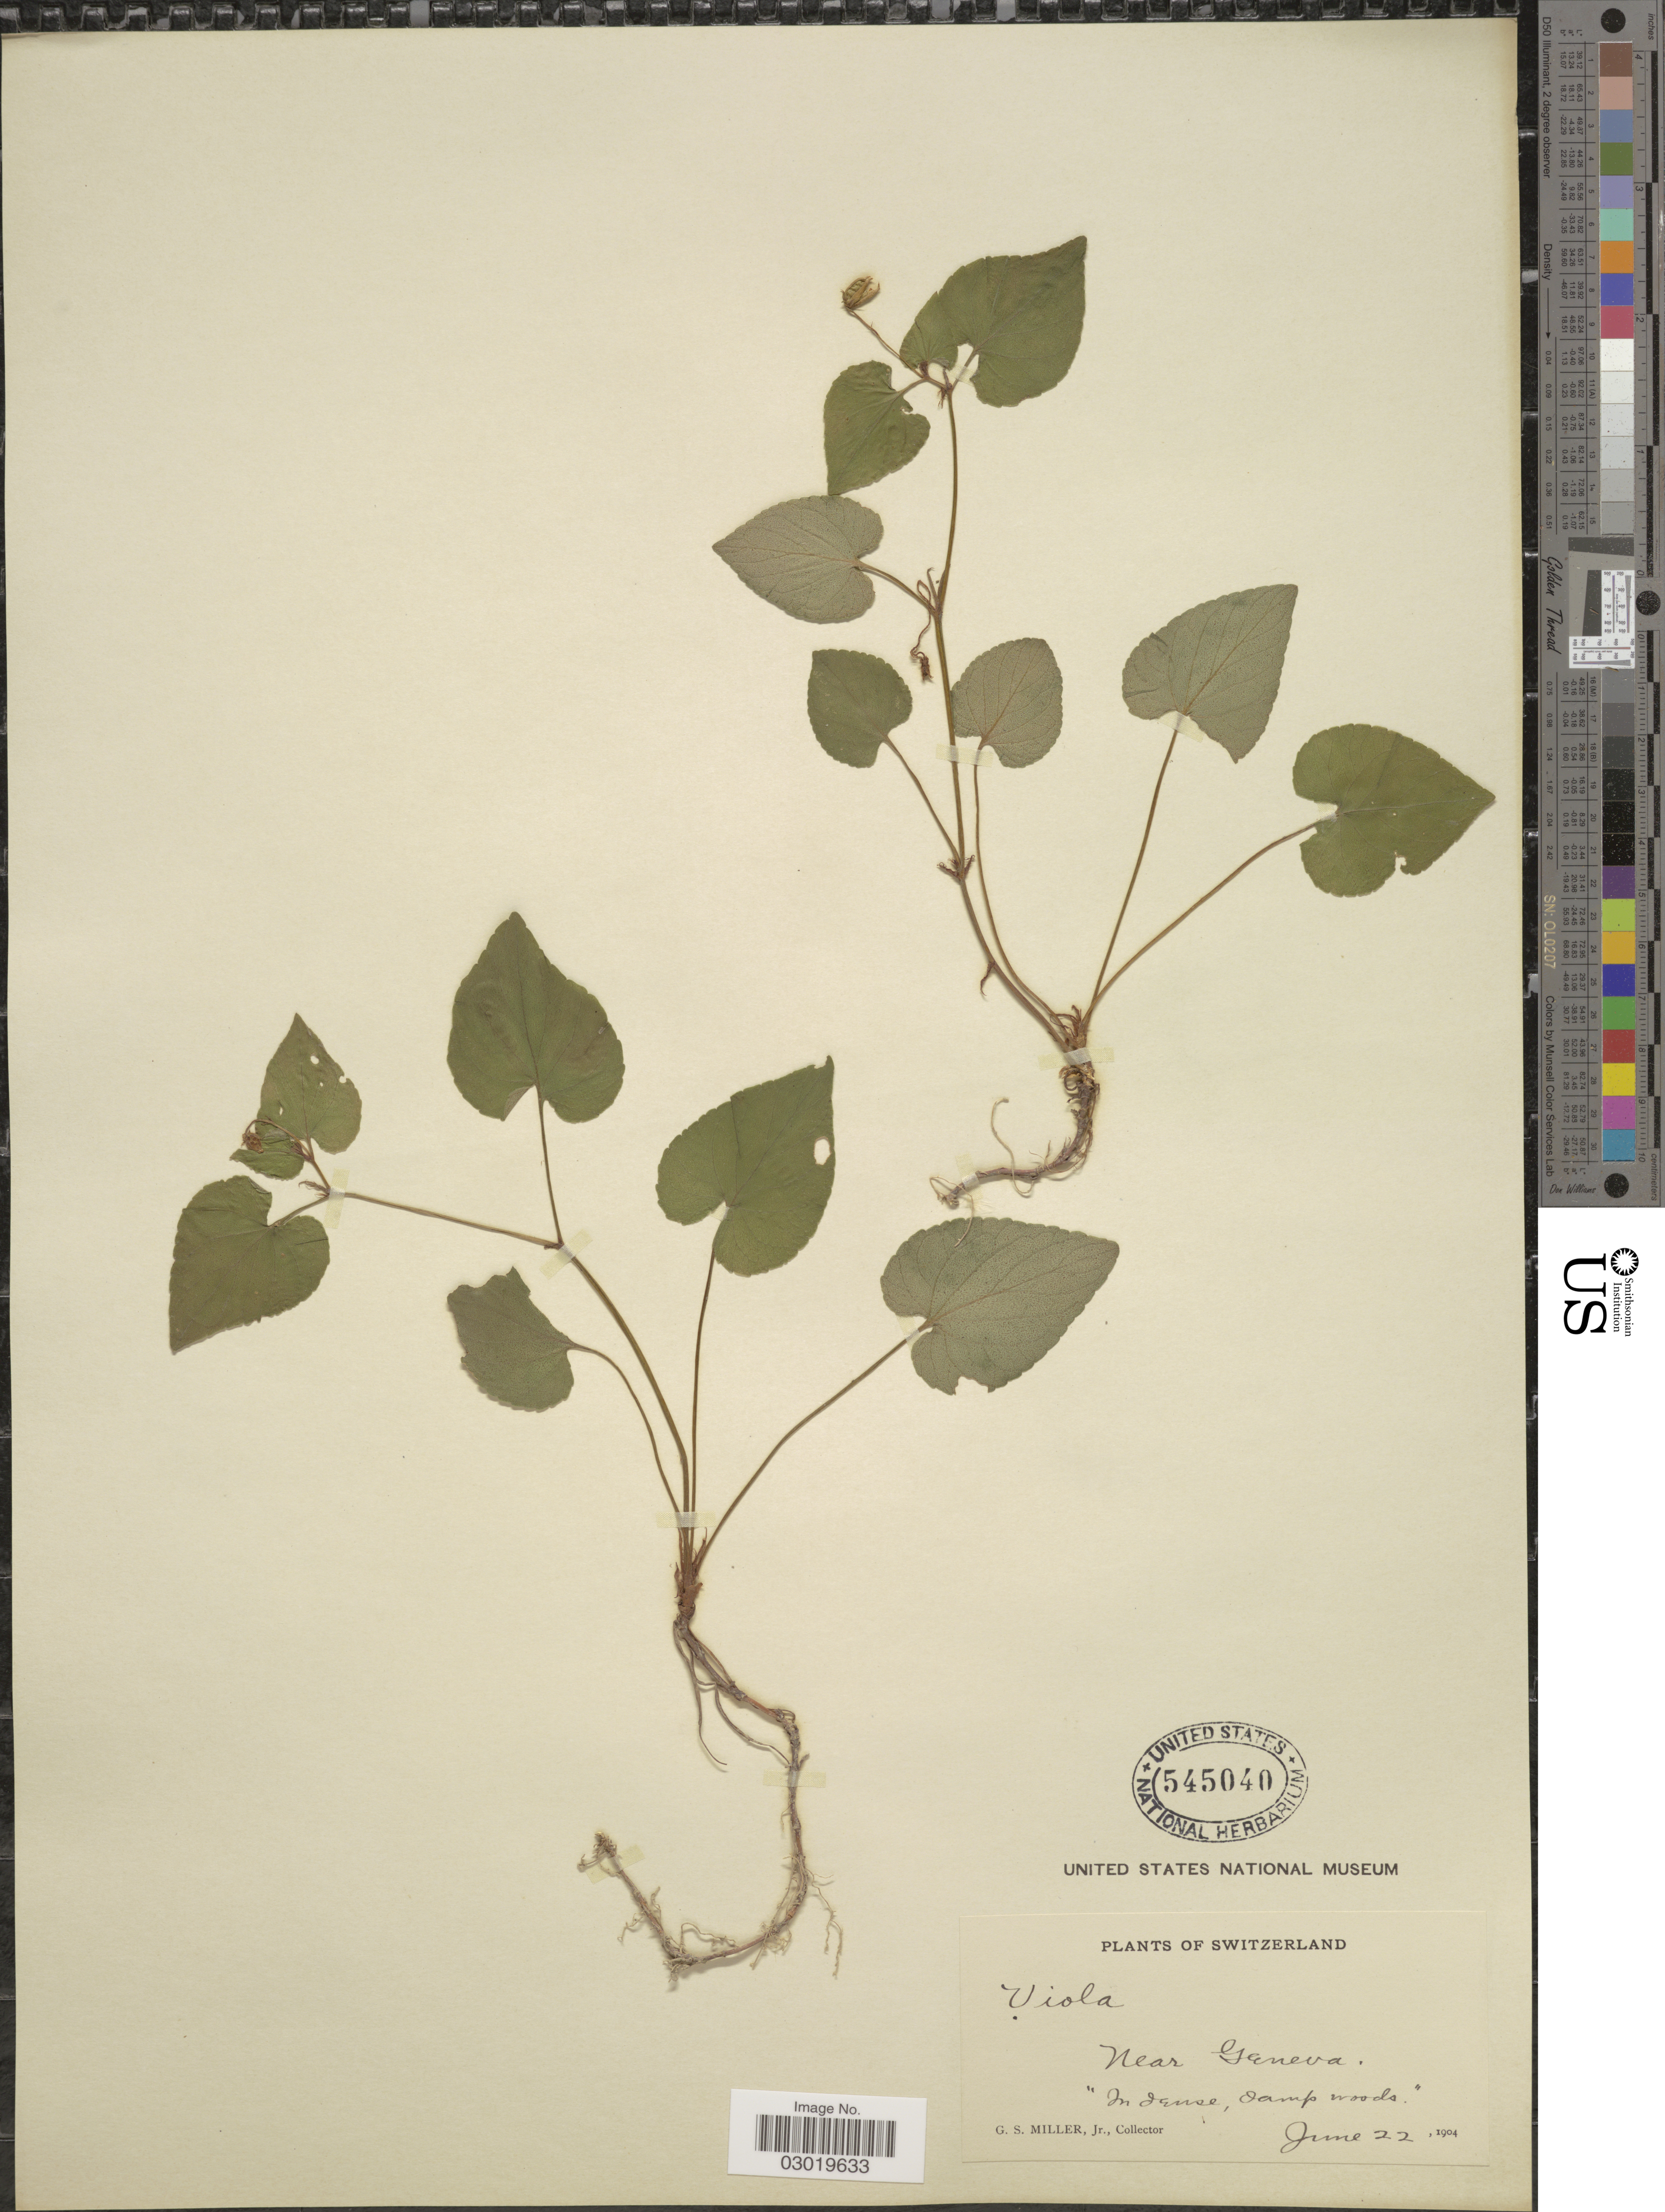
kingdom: Plantae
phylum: Tracheophyta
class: Magnoliopsida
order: Malpighiales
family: Violaceae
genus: Viola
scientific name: Viola sp.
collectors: G. S. Miller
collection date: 1904-06-22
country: Switzerland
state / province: Genève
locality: Near Geneva.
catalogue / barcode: US 545040